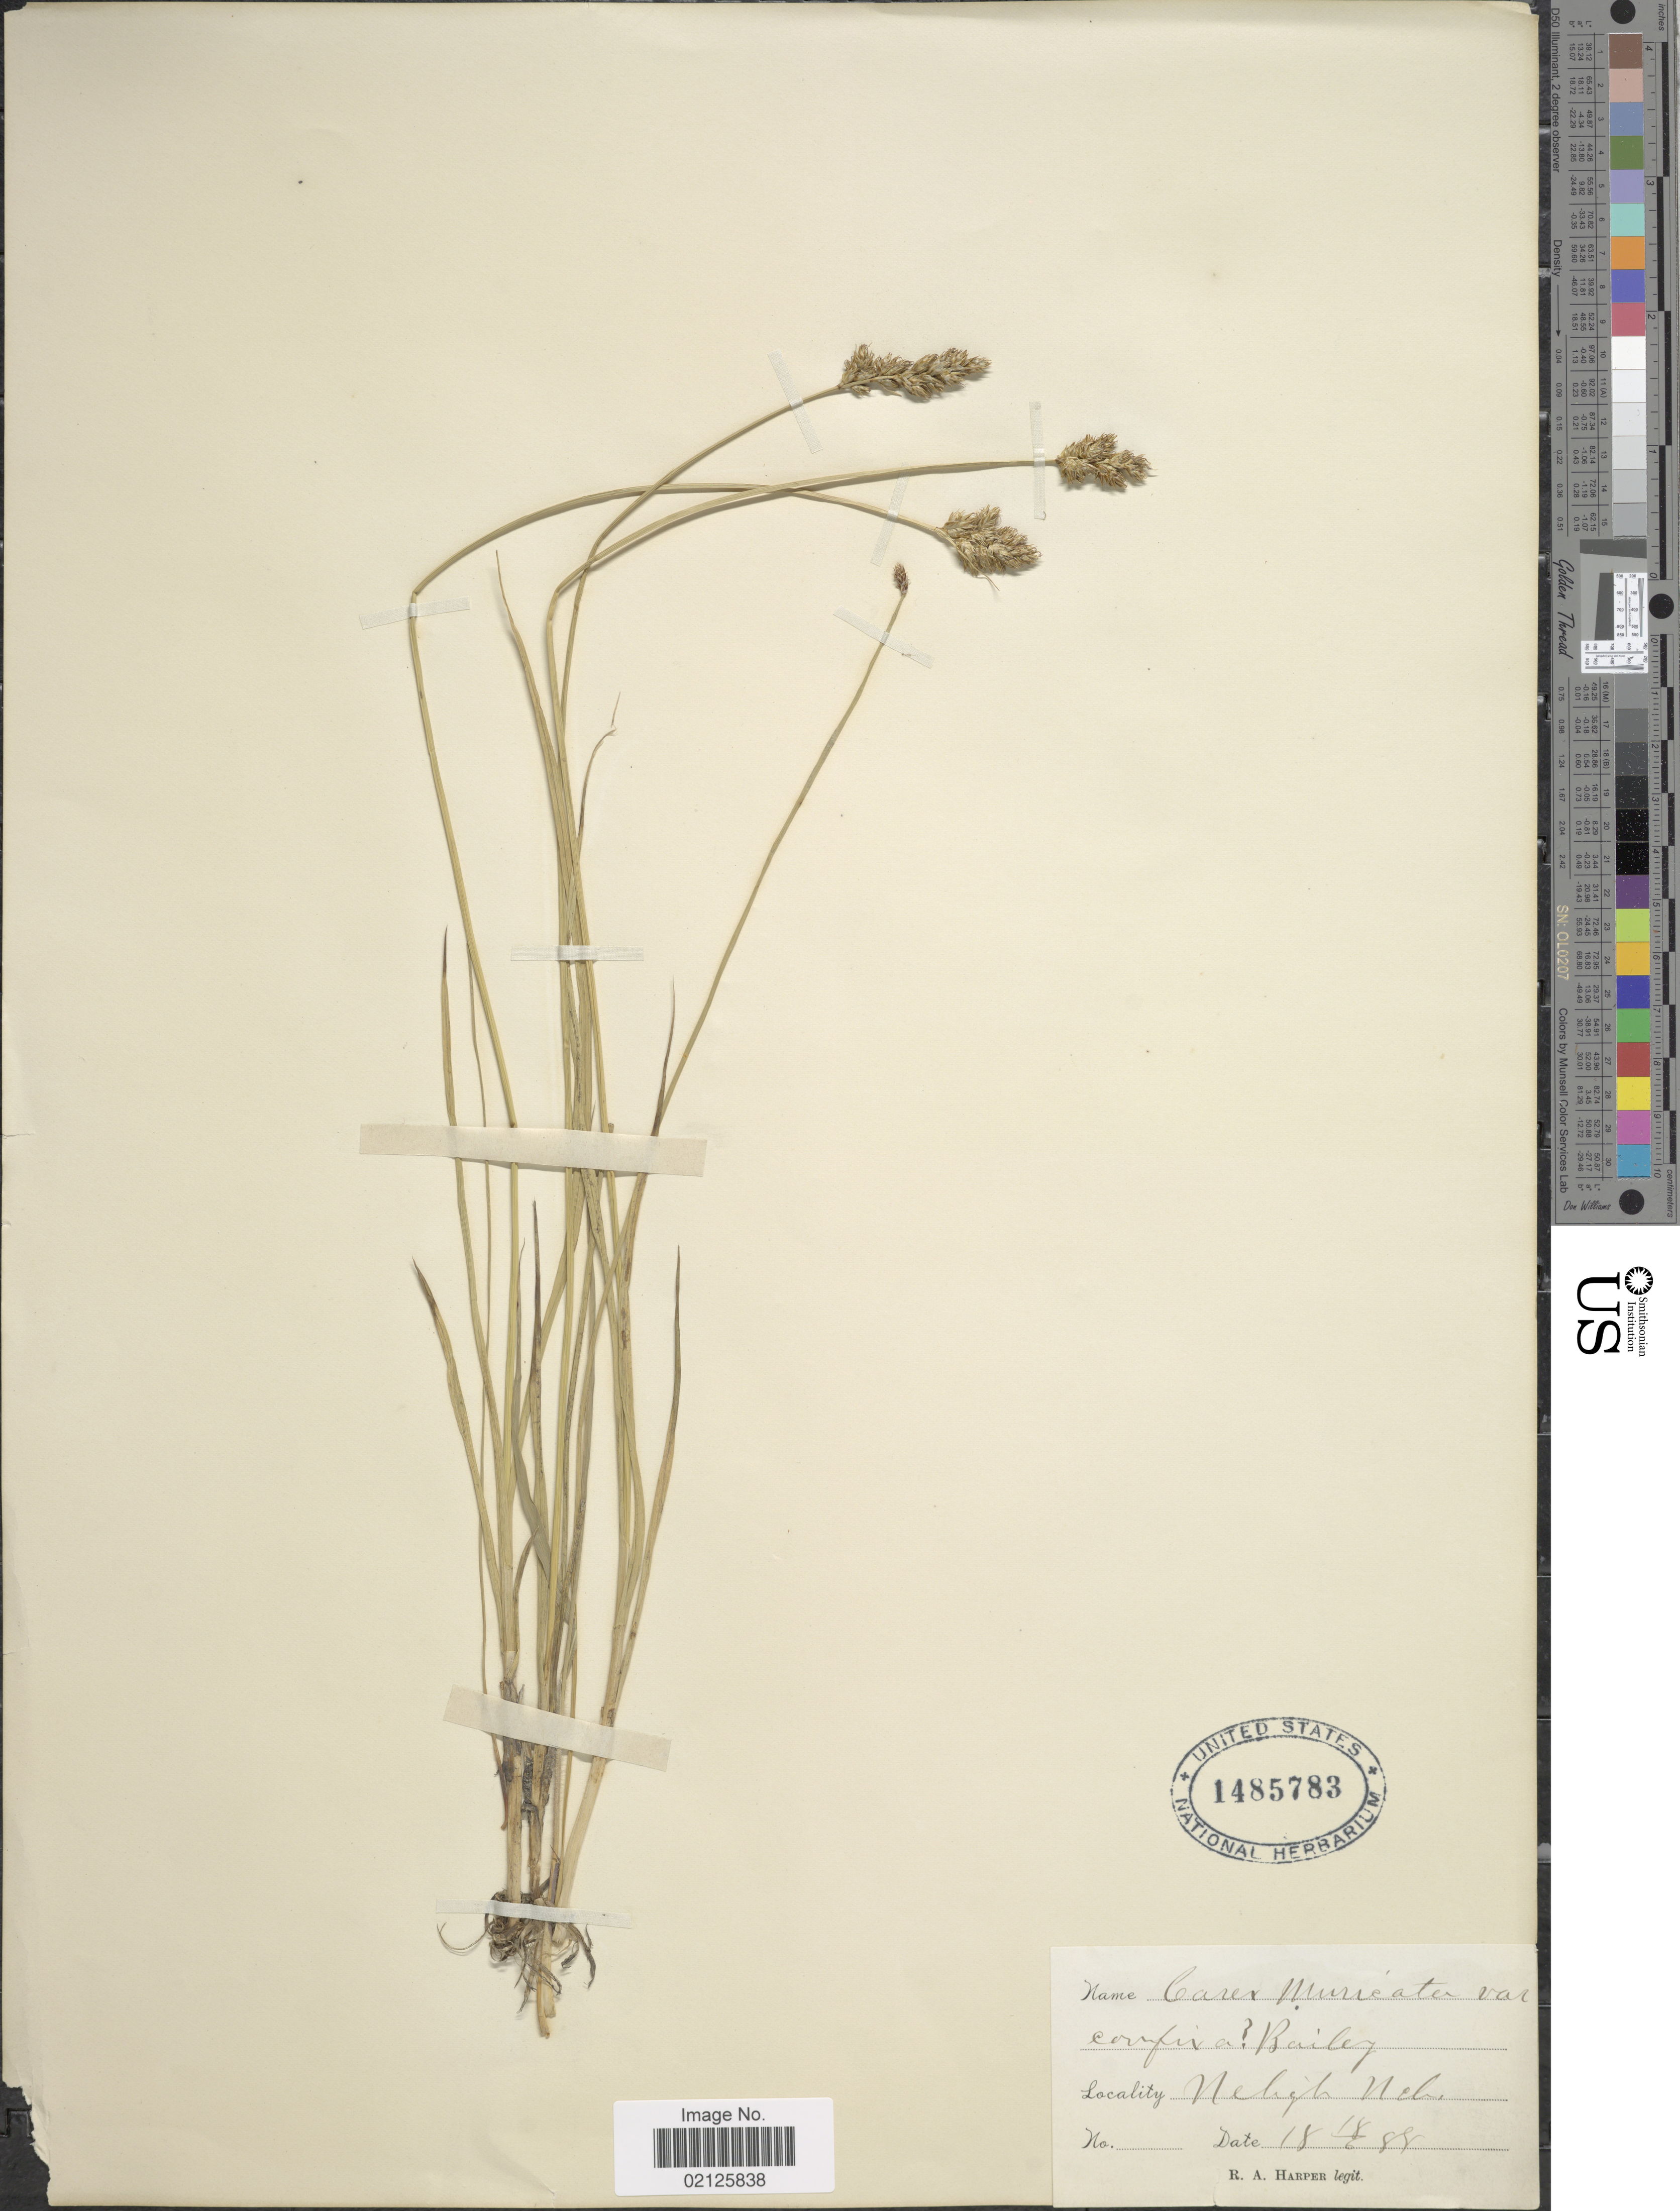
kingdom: Plantae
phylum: Tracheophyta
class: Liliopsida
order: Poales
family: Cyperaceae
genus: Carex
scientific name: Carex muricata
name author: L.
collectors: R. A. Harper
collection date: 1888-06-18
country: United States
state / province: Nebraska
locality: Neligh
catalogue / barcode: US 1485783